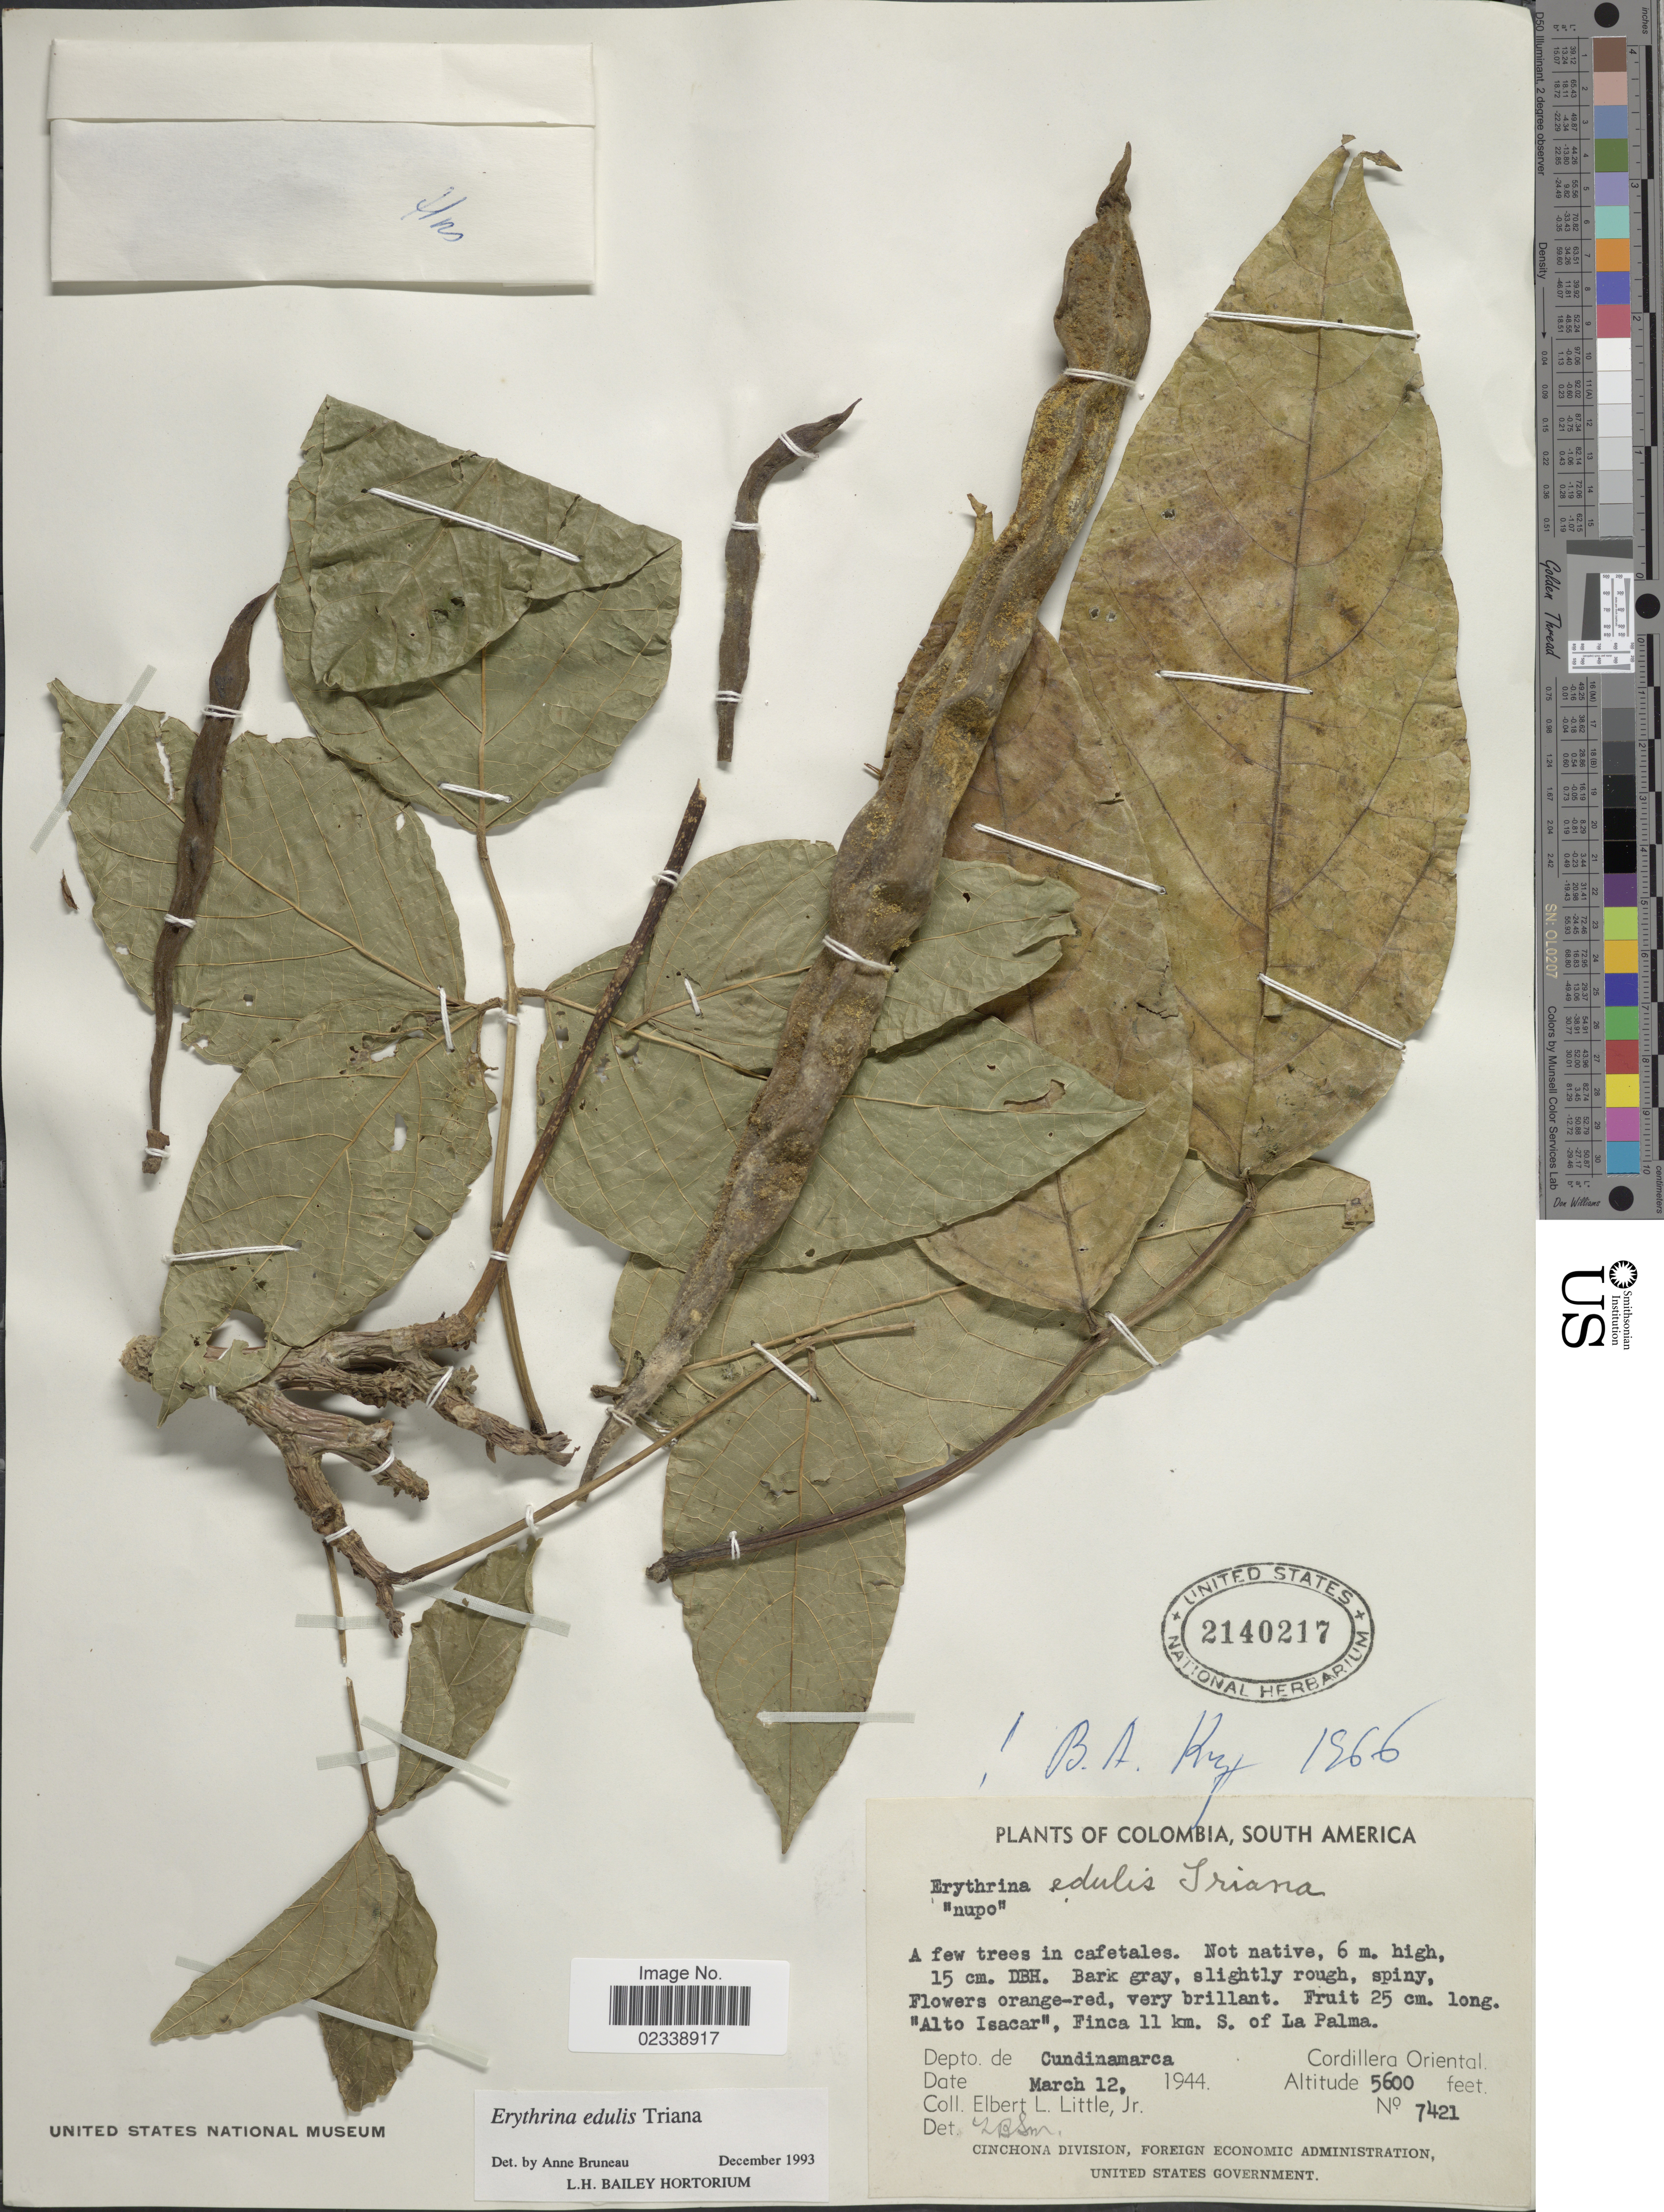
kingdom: Plantae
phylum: Tracheophyta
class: Magnoliopsida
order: Fabales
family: Fabaceae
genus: Erythrina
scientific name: Erythrina edulis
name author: Triana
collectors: E. L. Little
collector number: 7421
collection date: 1944-03-12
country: Colombia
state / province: Cundinamarca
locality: Alto Isacar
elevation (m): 1707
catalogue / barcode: US 2140217